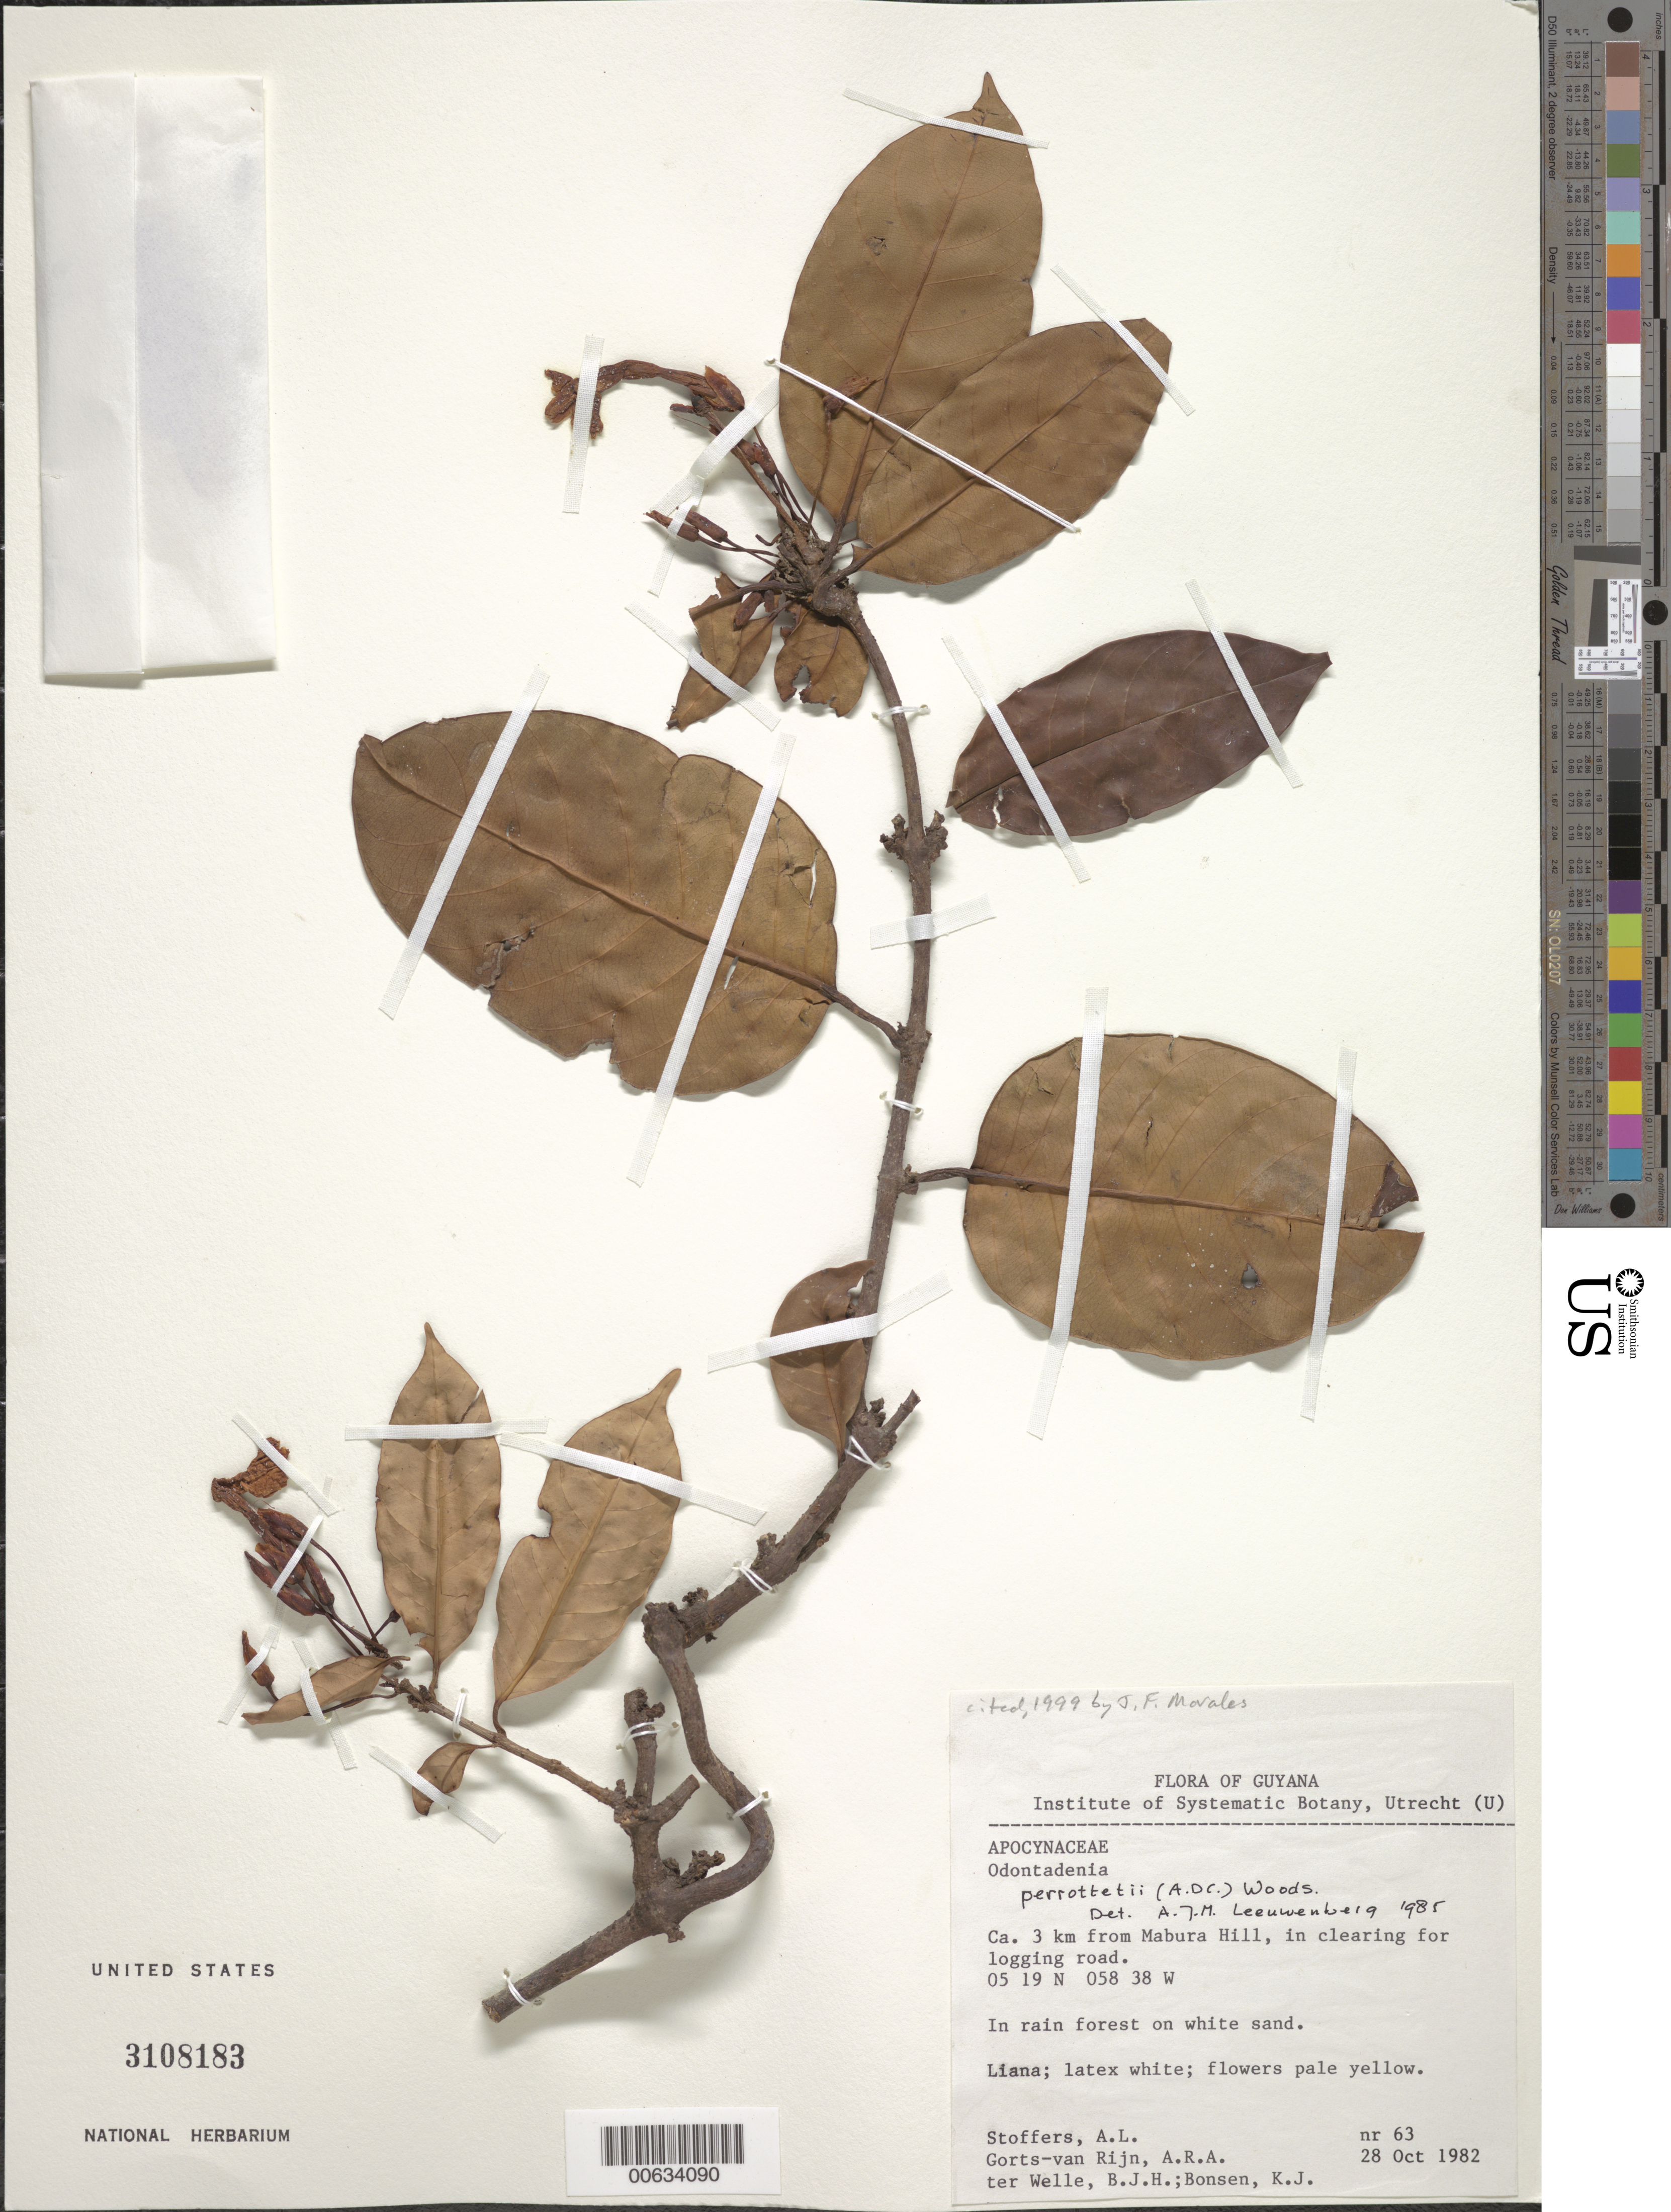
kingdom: Plantae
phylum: Tracheophyta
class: Magnoliopsida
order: Gentianales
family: Apocynaceae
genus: Odontadenia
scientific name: Odontadenia perrottetii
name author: (A. DC.) Woodson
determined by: Leeuwenberg, A. J. M.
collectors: A. Stoffers, A. .R. A. Görts-van Rijn, B. Welle & K. Bonsen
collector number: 63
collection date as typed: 28-Oct-82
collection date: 1982-10-28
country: Guyana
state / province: U. Demerara-Berbice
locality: Mabura Hill, ca. 3 km from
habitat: Clearing for logging road, rain forest on white sand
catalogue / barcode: US 3108183